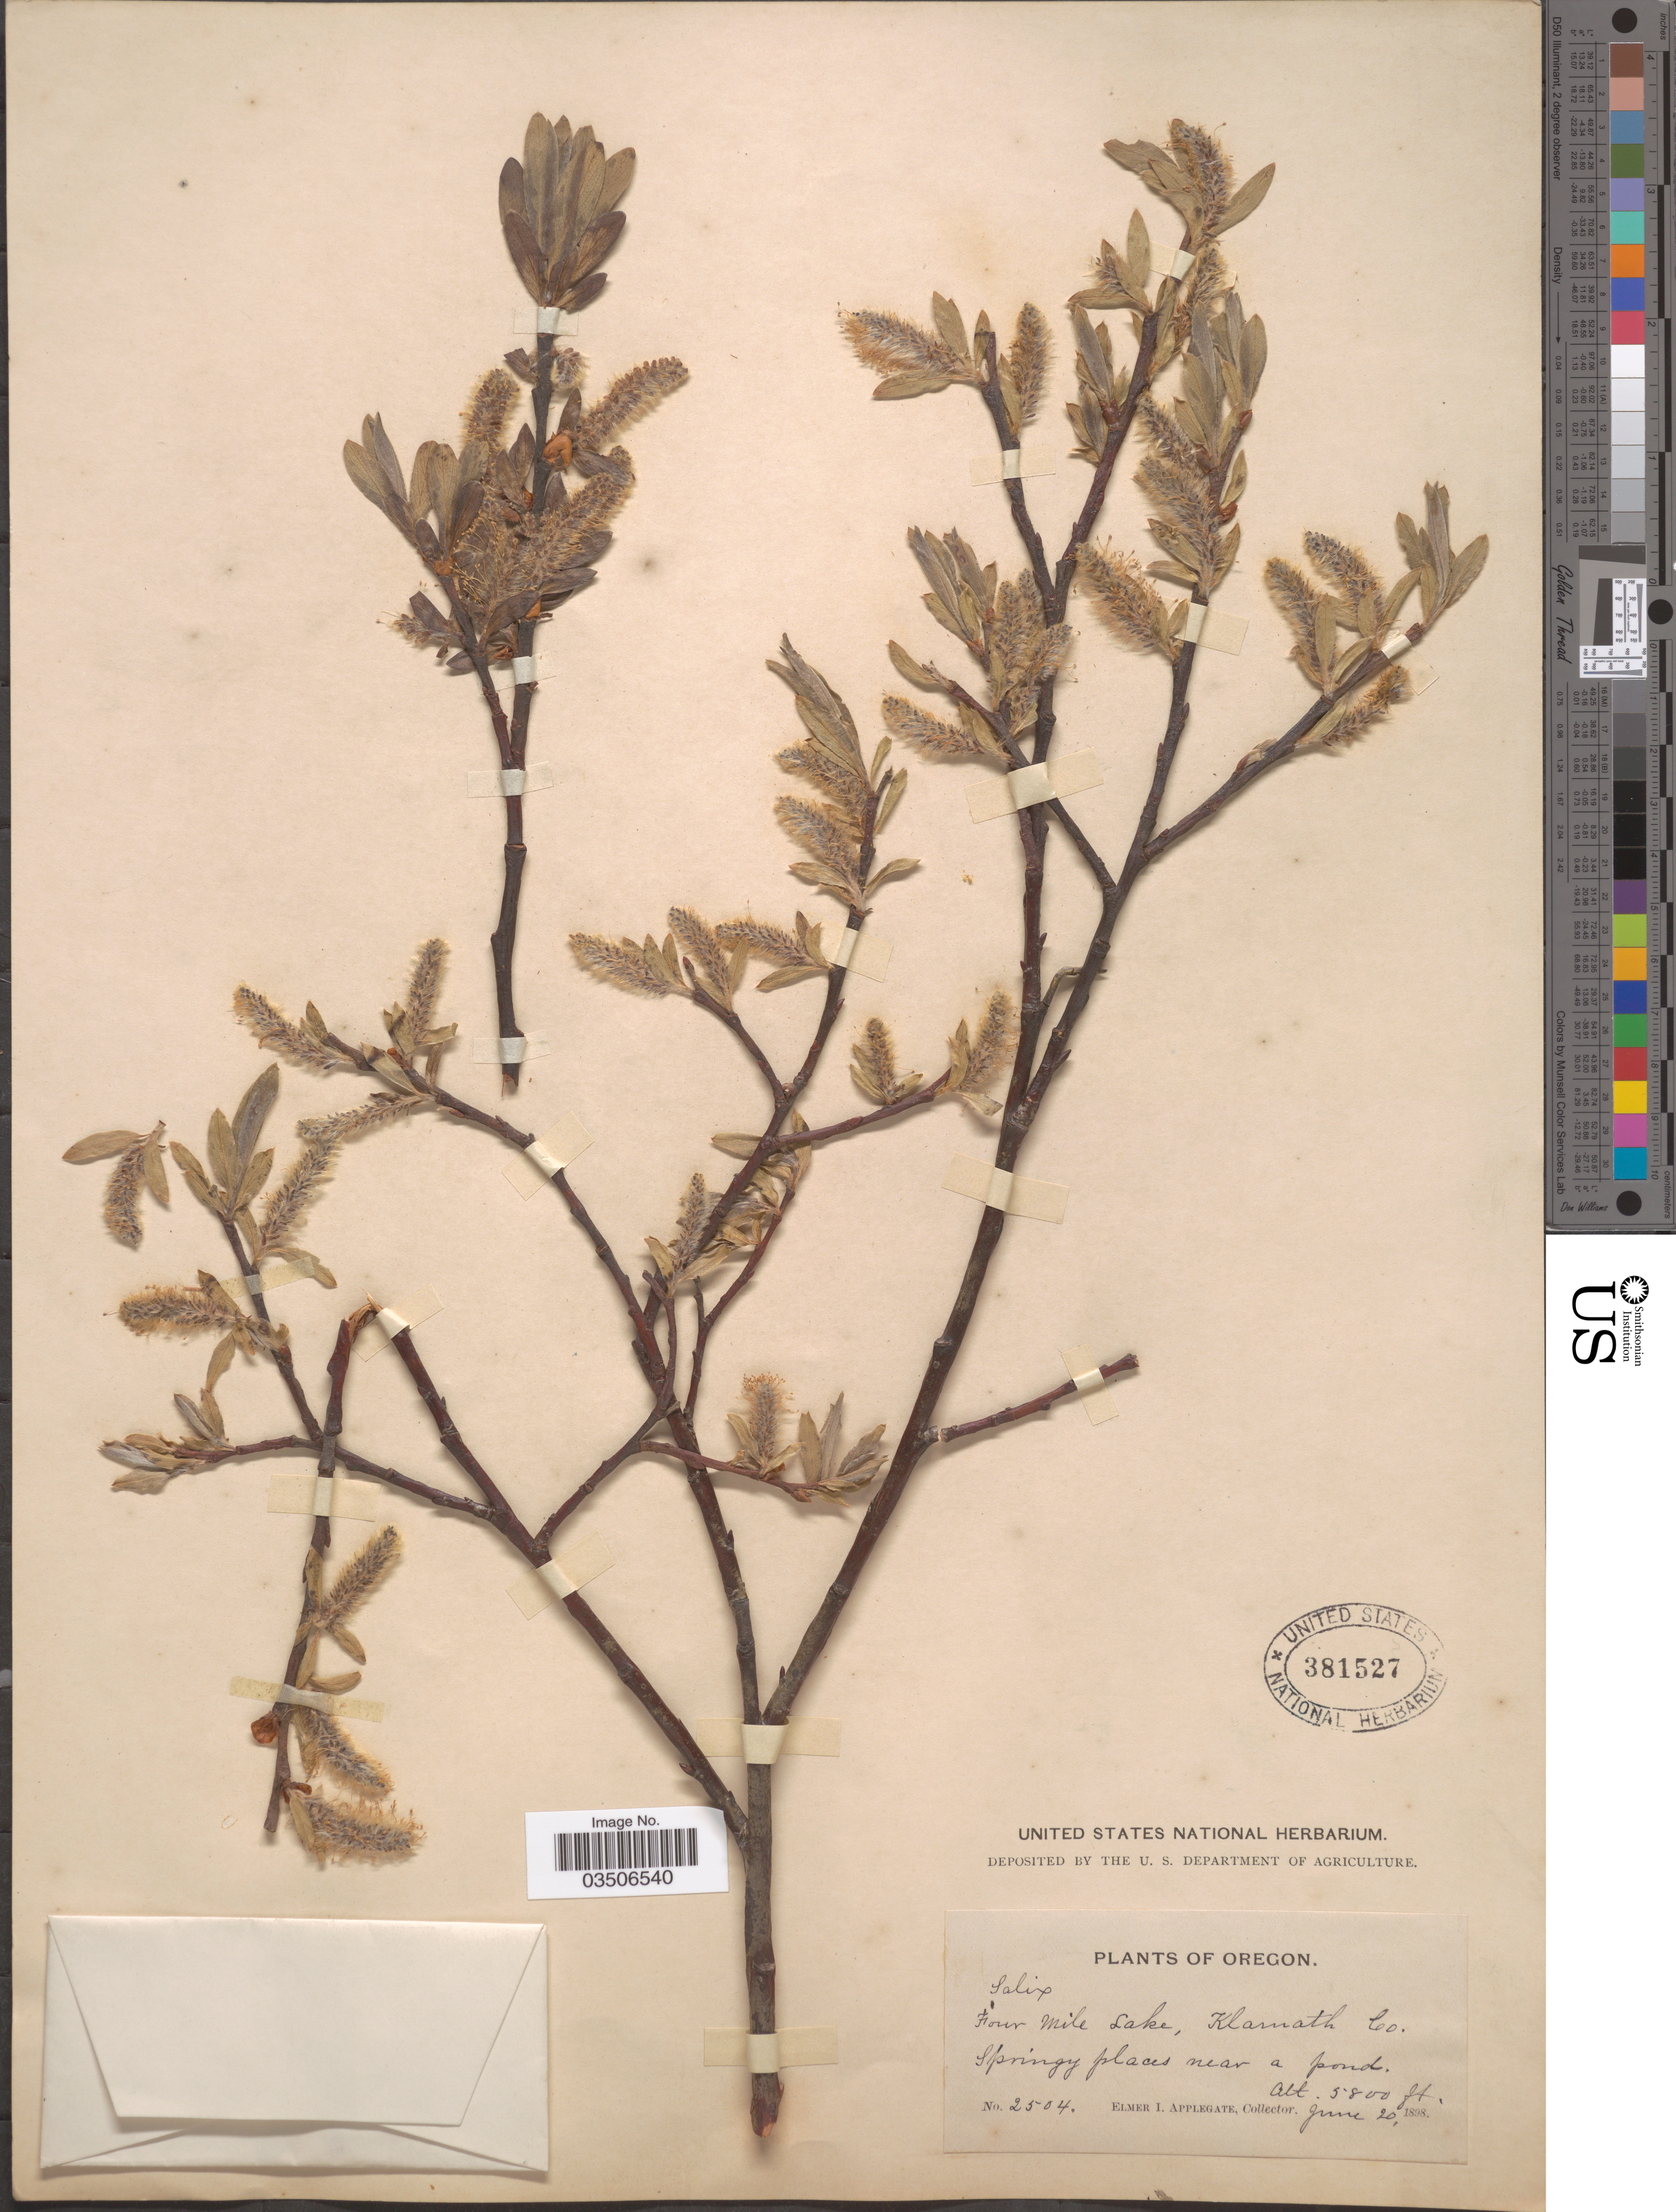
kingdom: Plantae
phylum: Tracheophyta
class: Magnoliopsida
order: Malpighiales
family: Salicaceae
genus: Salix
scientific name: Salix cordata x S. sericea Marshall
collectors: E. I. Applegate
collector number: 2504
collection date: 1898-06-20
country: United States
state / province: Oregon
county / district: Klamath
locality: Four Mile Lake, Klamath Co.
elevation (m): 1768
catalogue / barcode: US 381527